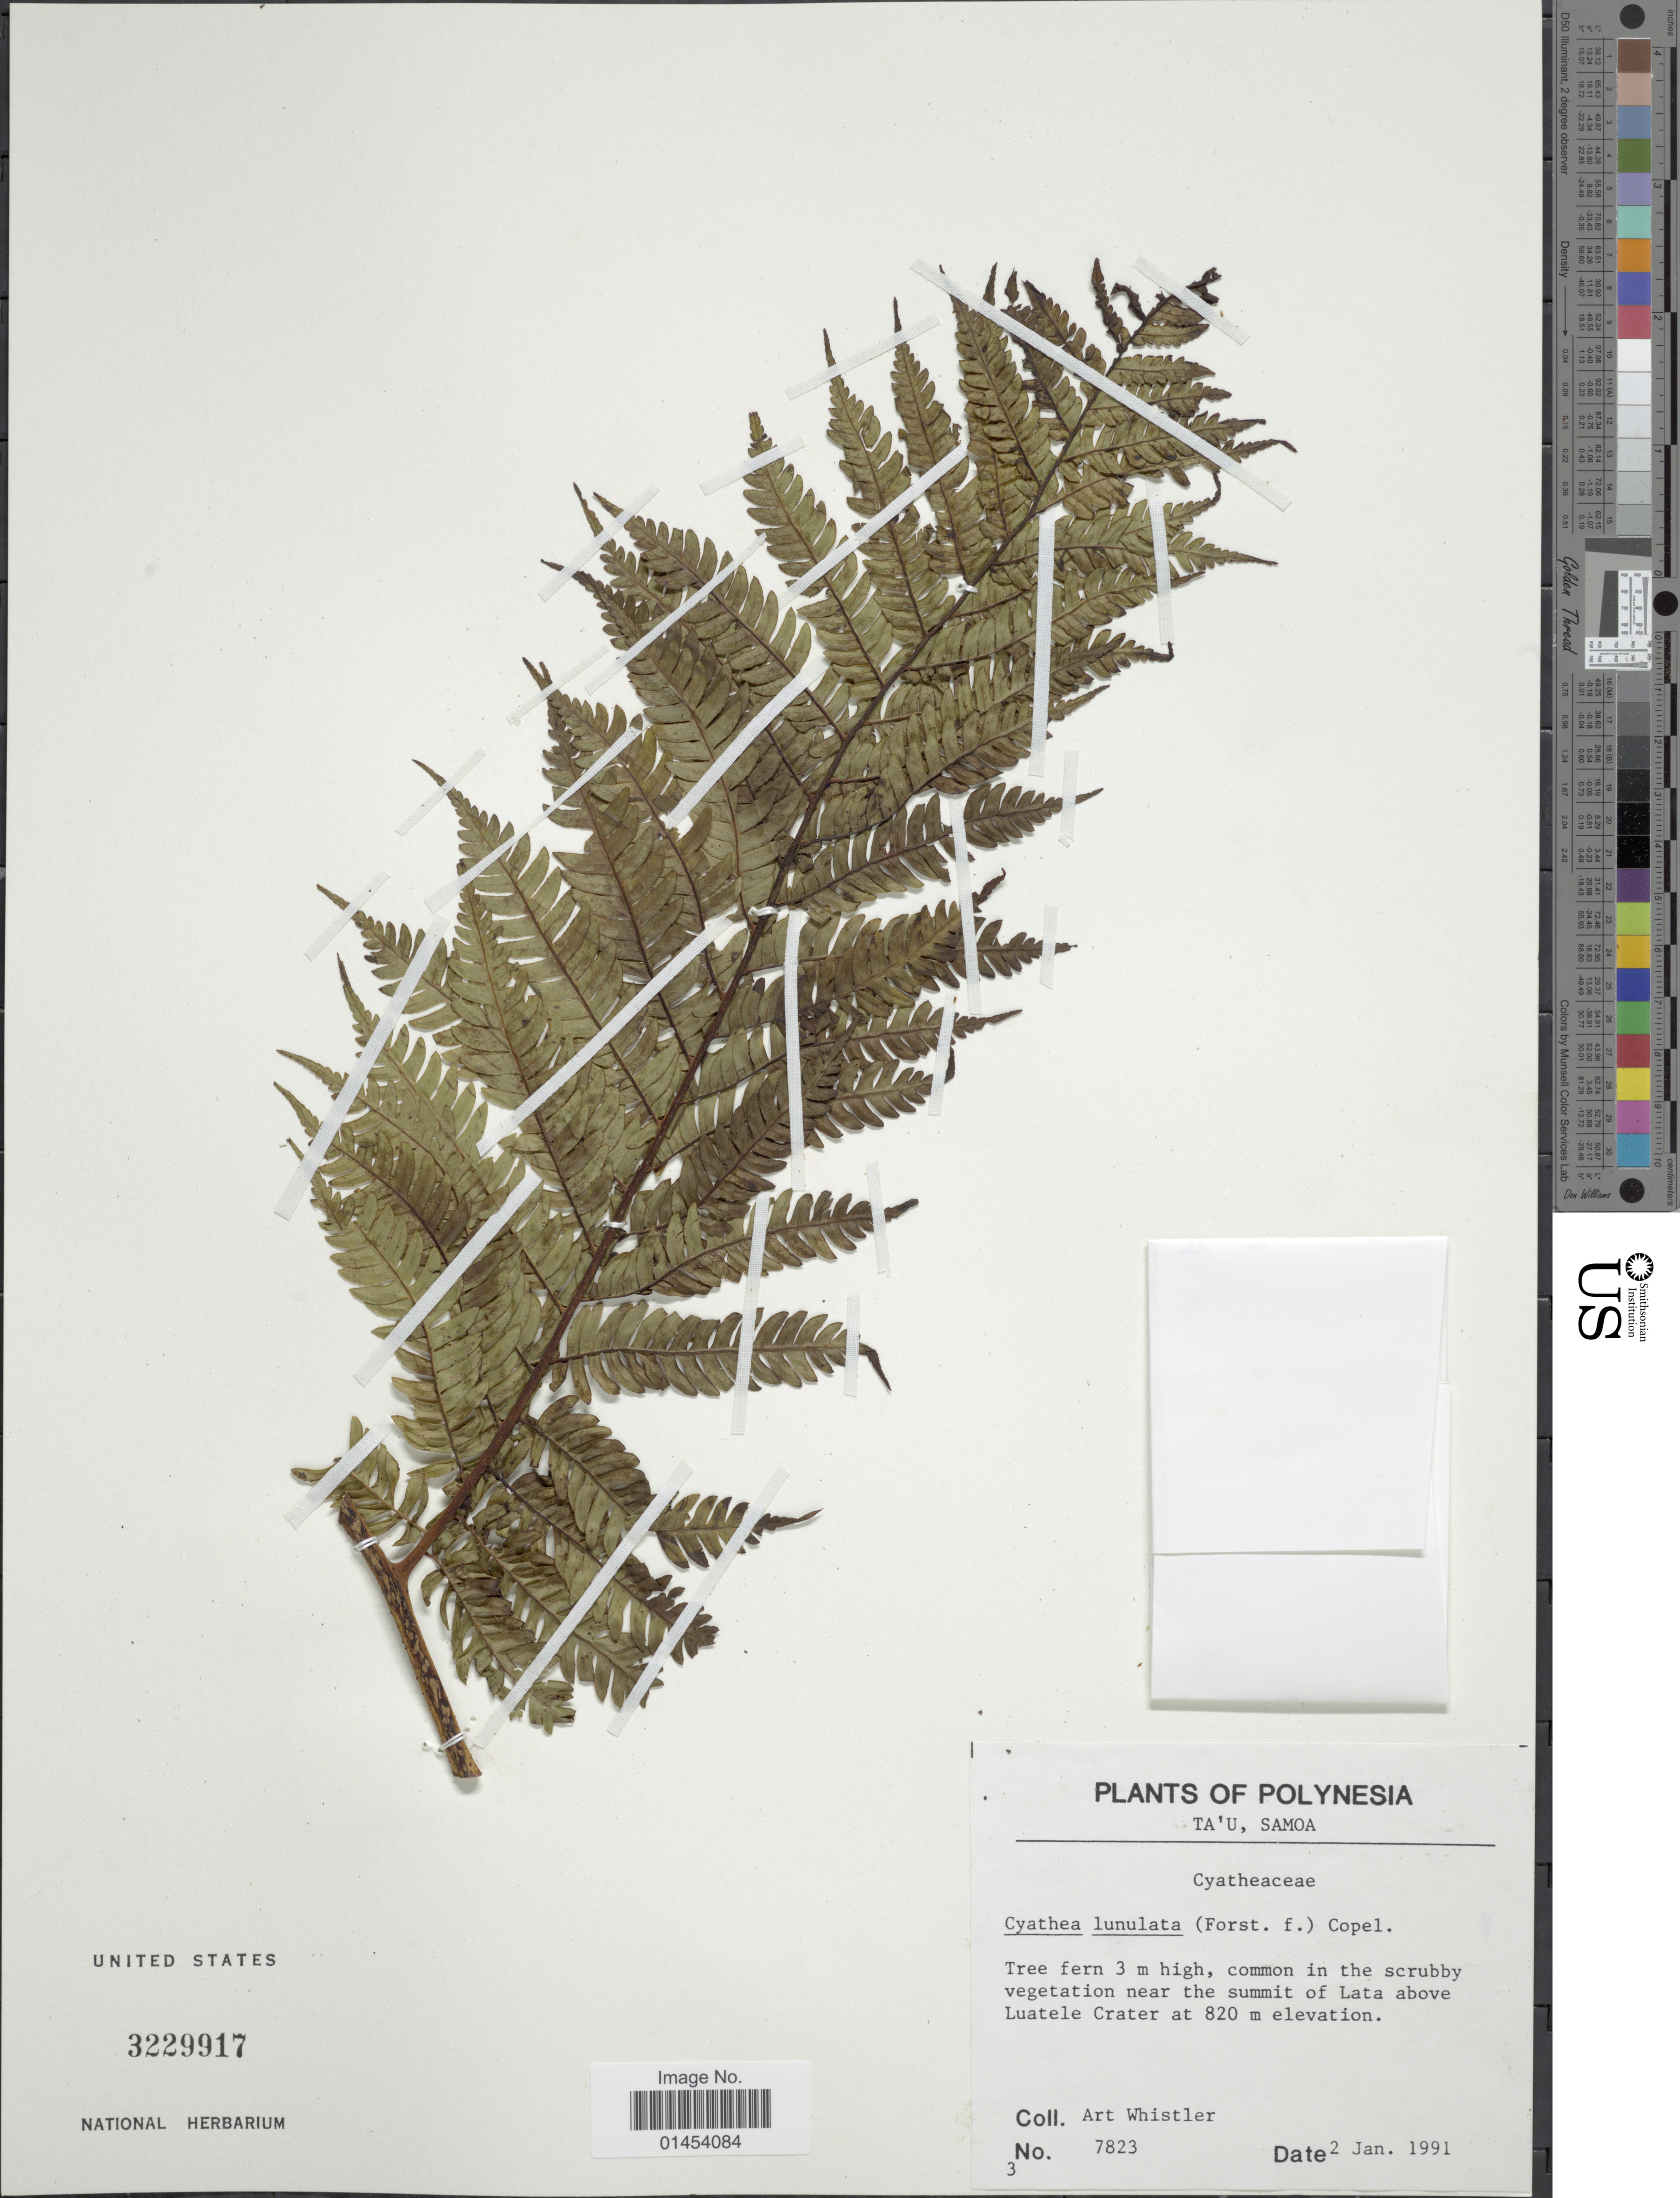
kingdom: Plantae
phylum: Tracheophyta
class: Polypodiopsida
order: Cyatheales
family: Cyatheaceae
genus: Cyathea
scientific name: Cyathea lunulata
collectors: A. Whistler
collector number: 7823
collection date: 1991-01-02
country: American Samoa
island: Tau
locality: Polynesia. Ta'u, Samoa. Common in the scrubby vegetation near the summit of Lata above Luatele Crater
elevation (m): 820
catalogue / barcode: US 3229917